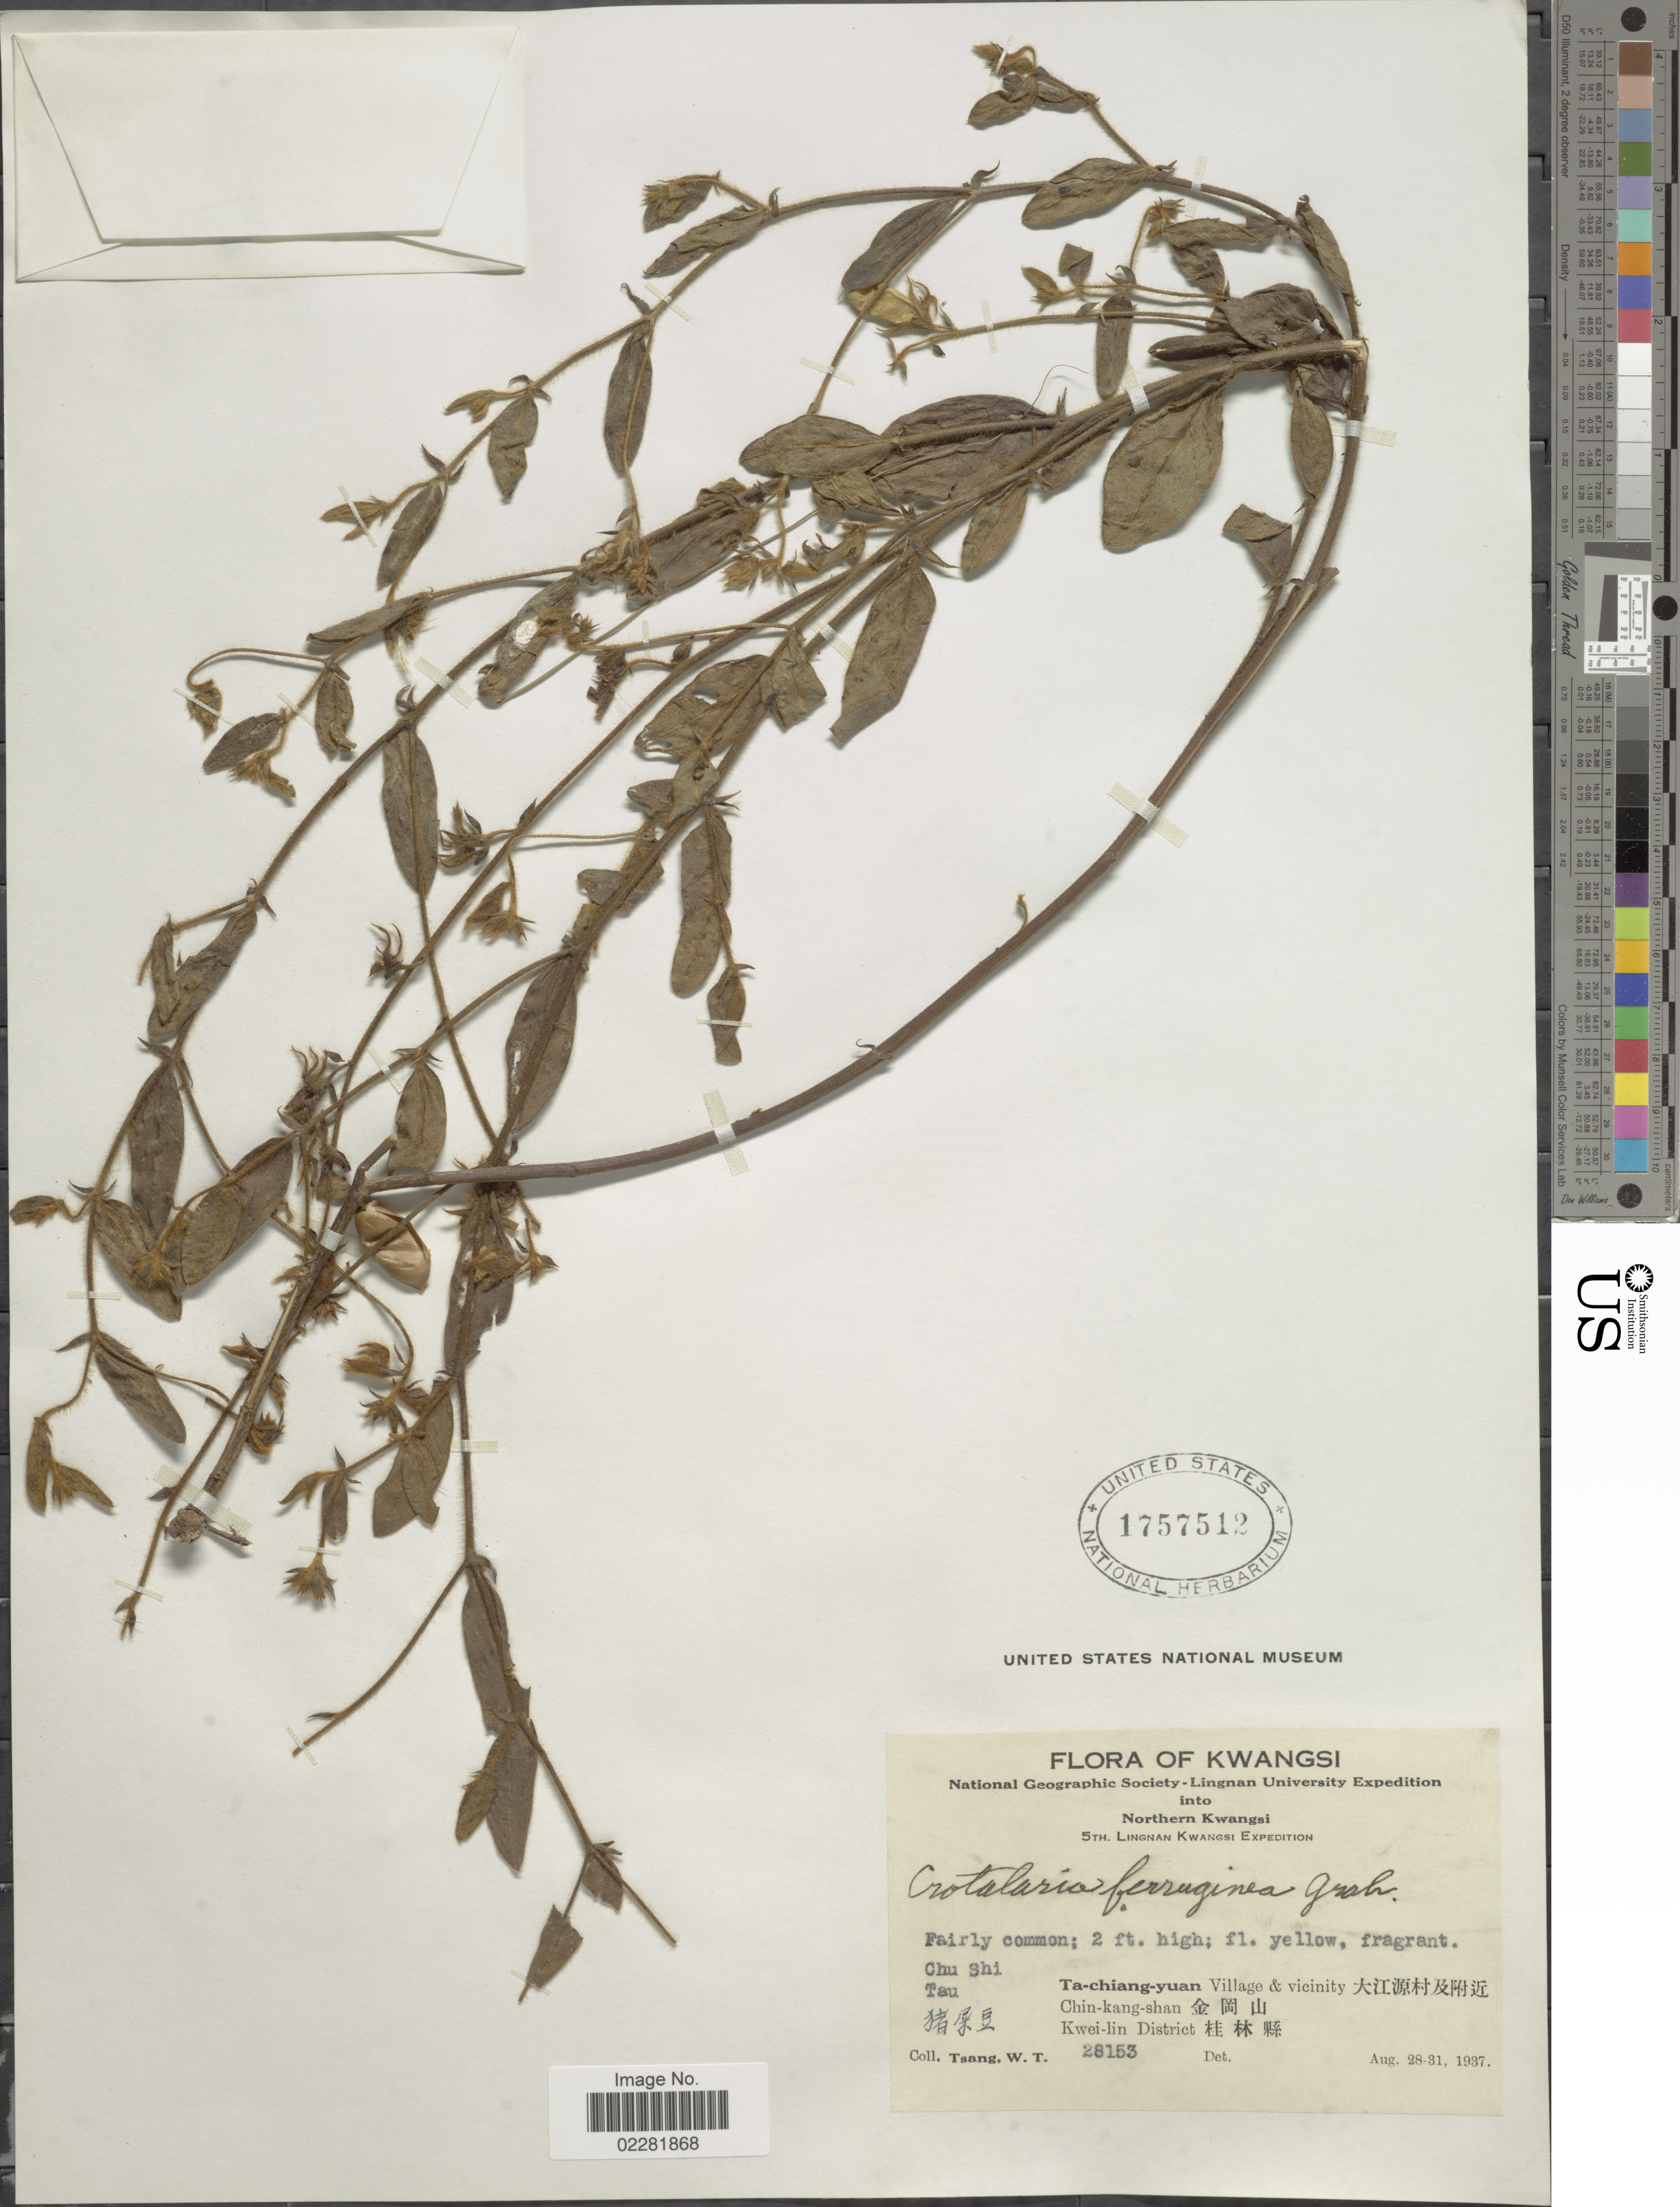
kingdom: Plantae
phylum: Tracheophyta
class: Magnoliopsida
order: Fabales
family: Fabaceae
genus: Crotalaria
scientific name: Crotalaria ferruginea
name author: Graham ex Benth.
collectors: W. T. Tsang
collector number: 28153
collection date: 1937-08-28/1937-08-31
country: China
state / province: Guangxi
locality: Northern Kwangsi, Chu Shi Tau, Ta-Chiang-Yuan Village & Vicinity, Chin-kang-shan, Kwei-lin District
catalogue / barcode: US 1757512